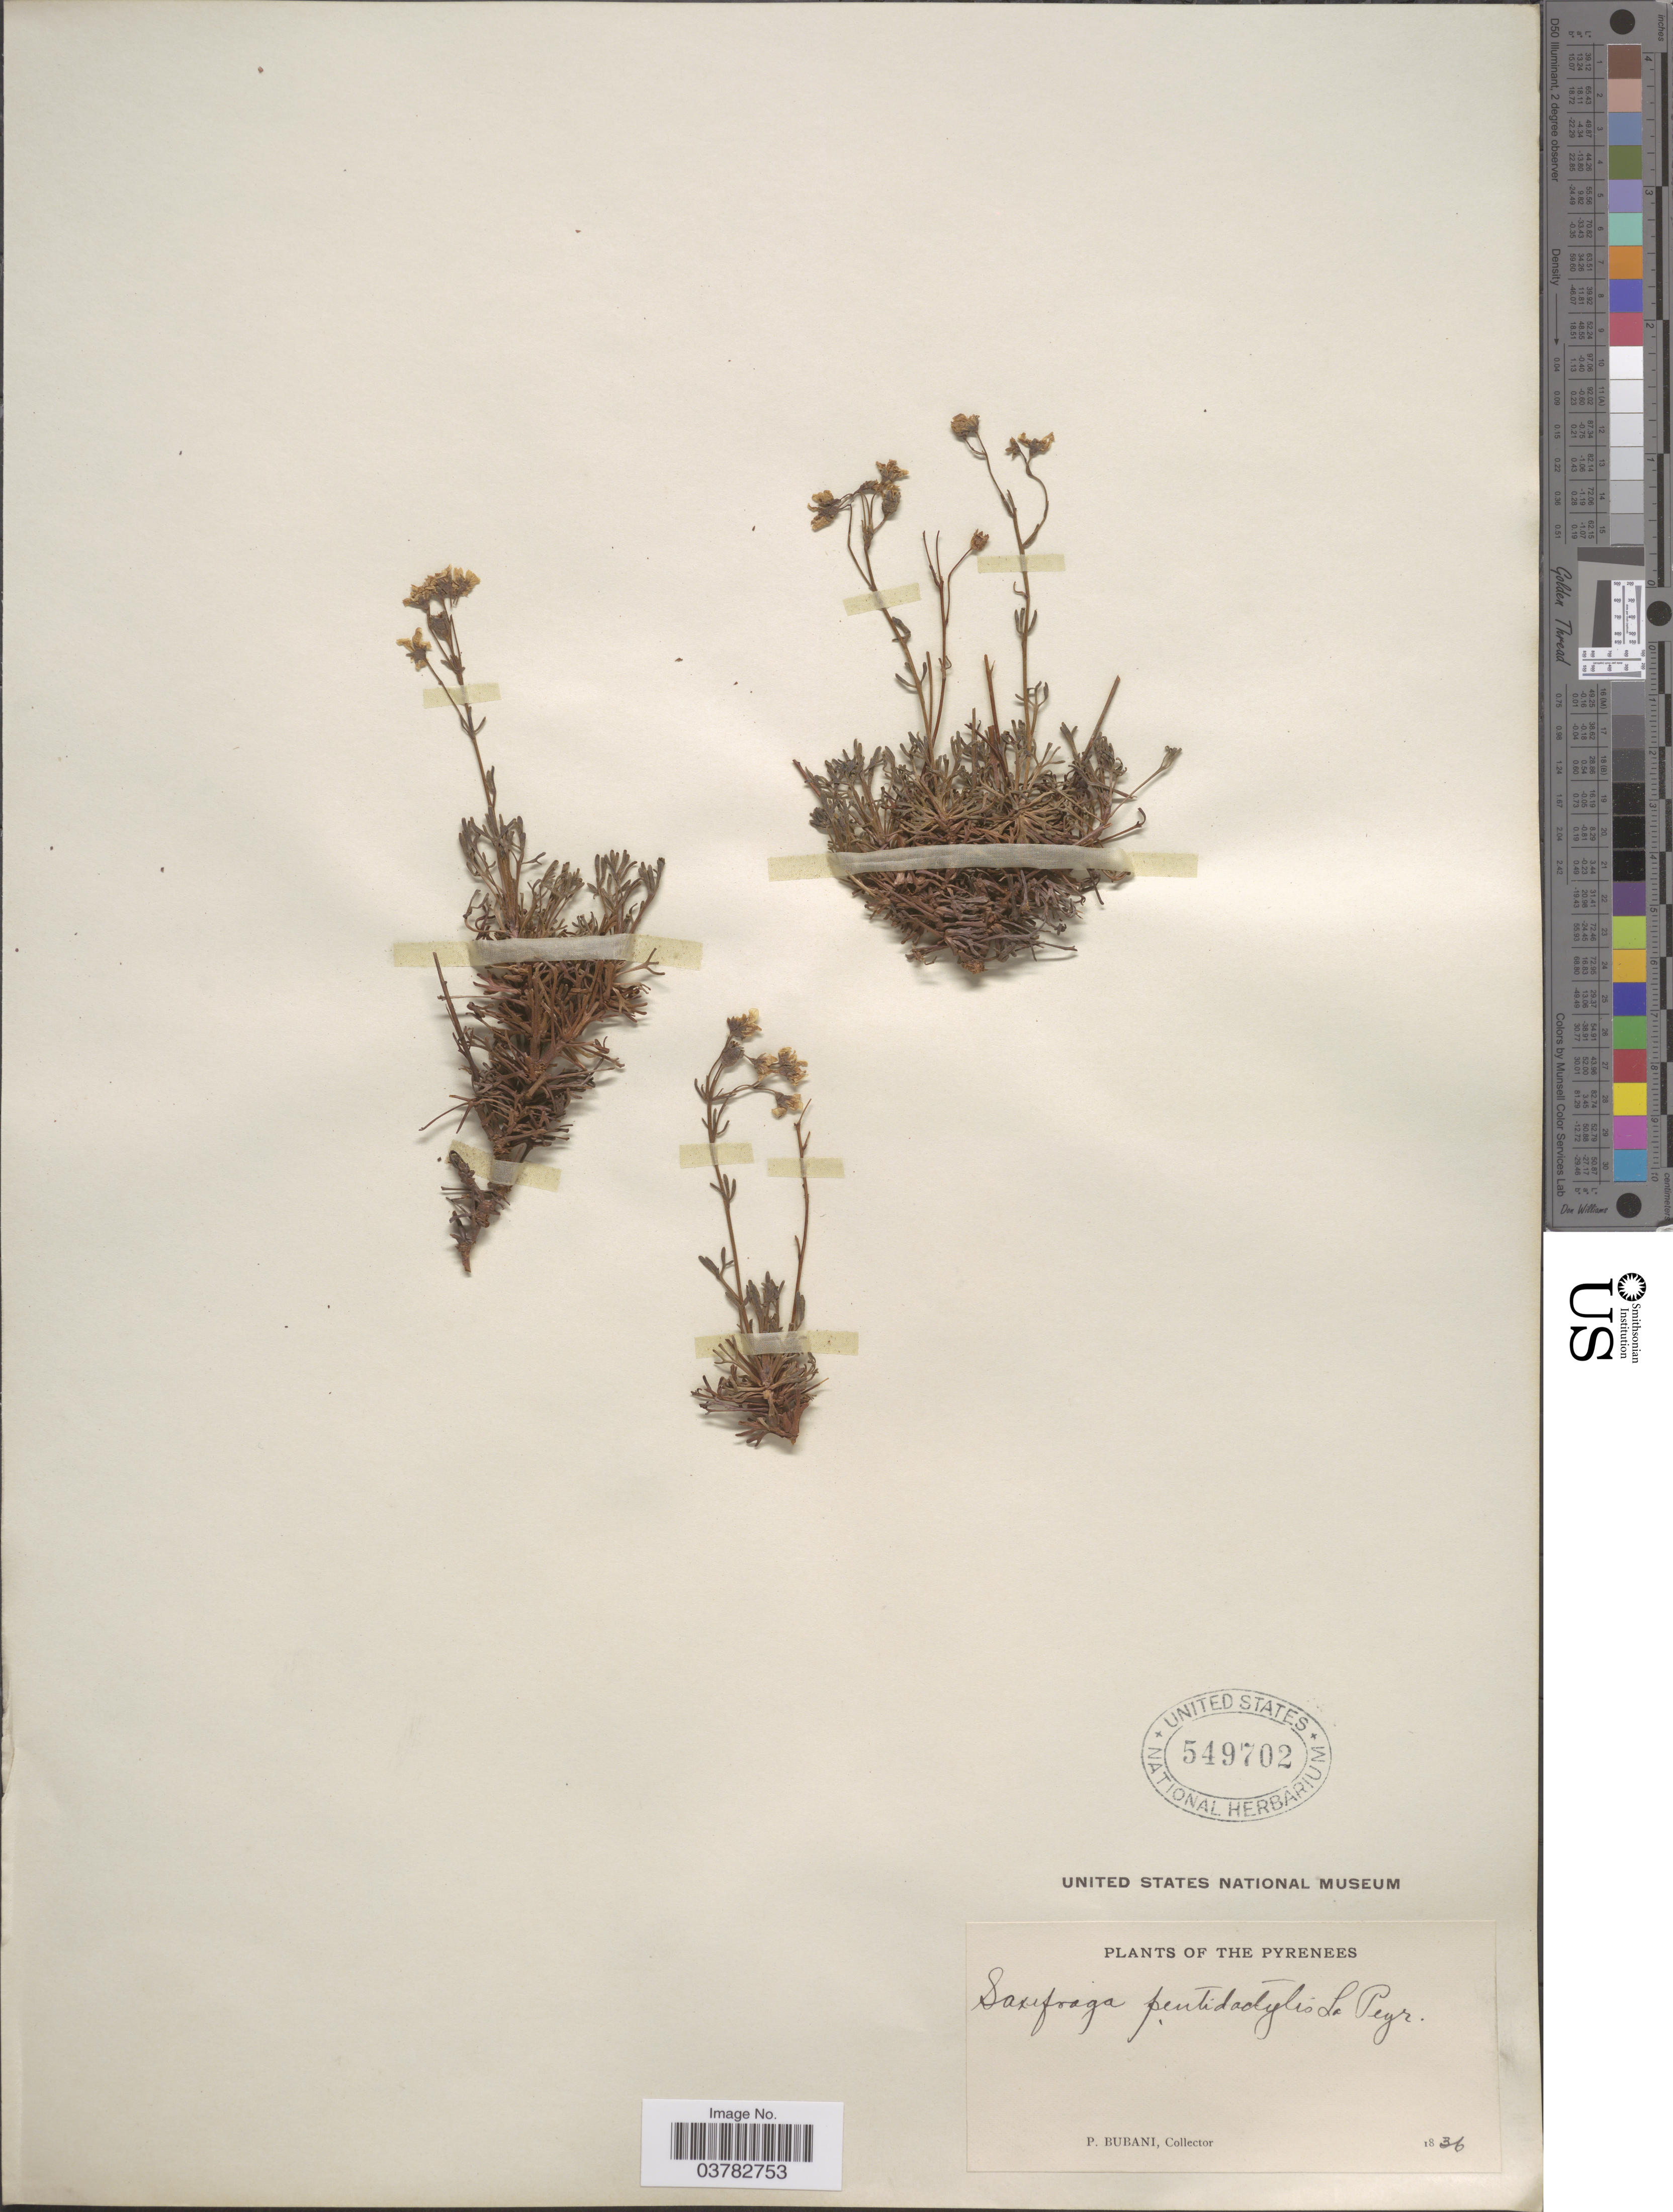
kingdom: Plantae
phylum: Tracheophyta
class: Magnoliopsida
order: Saxifragales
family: Saxifragaceae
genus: Saxifraga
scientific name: Saxifraga pentadactylis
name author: Lapeyr.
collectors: P. Bubani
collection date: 1836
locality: The Pyrenees.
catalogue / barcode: US 549702